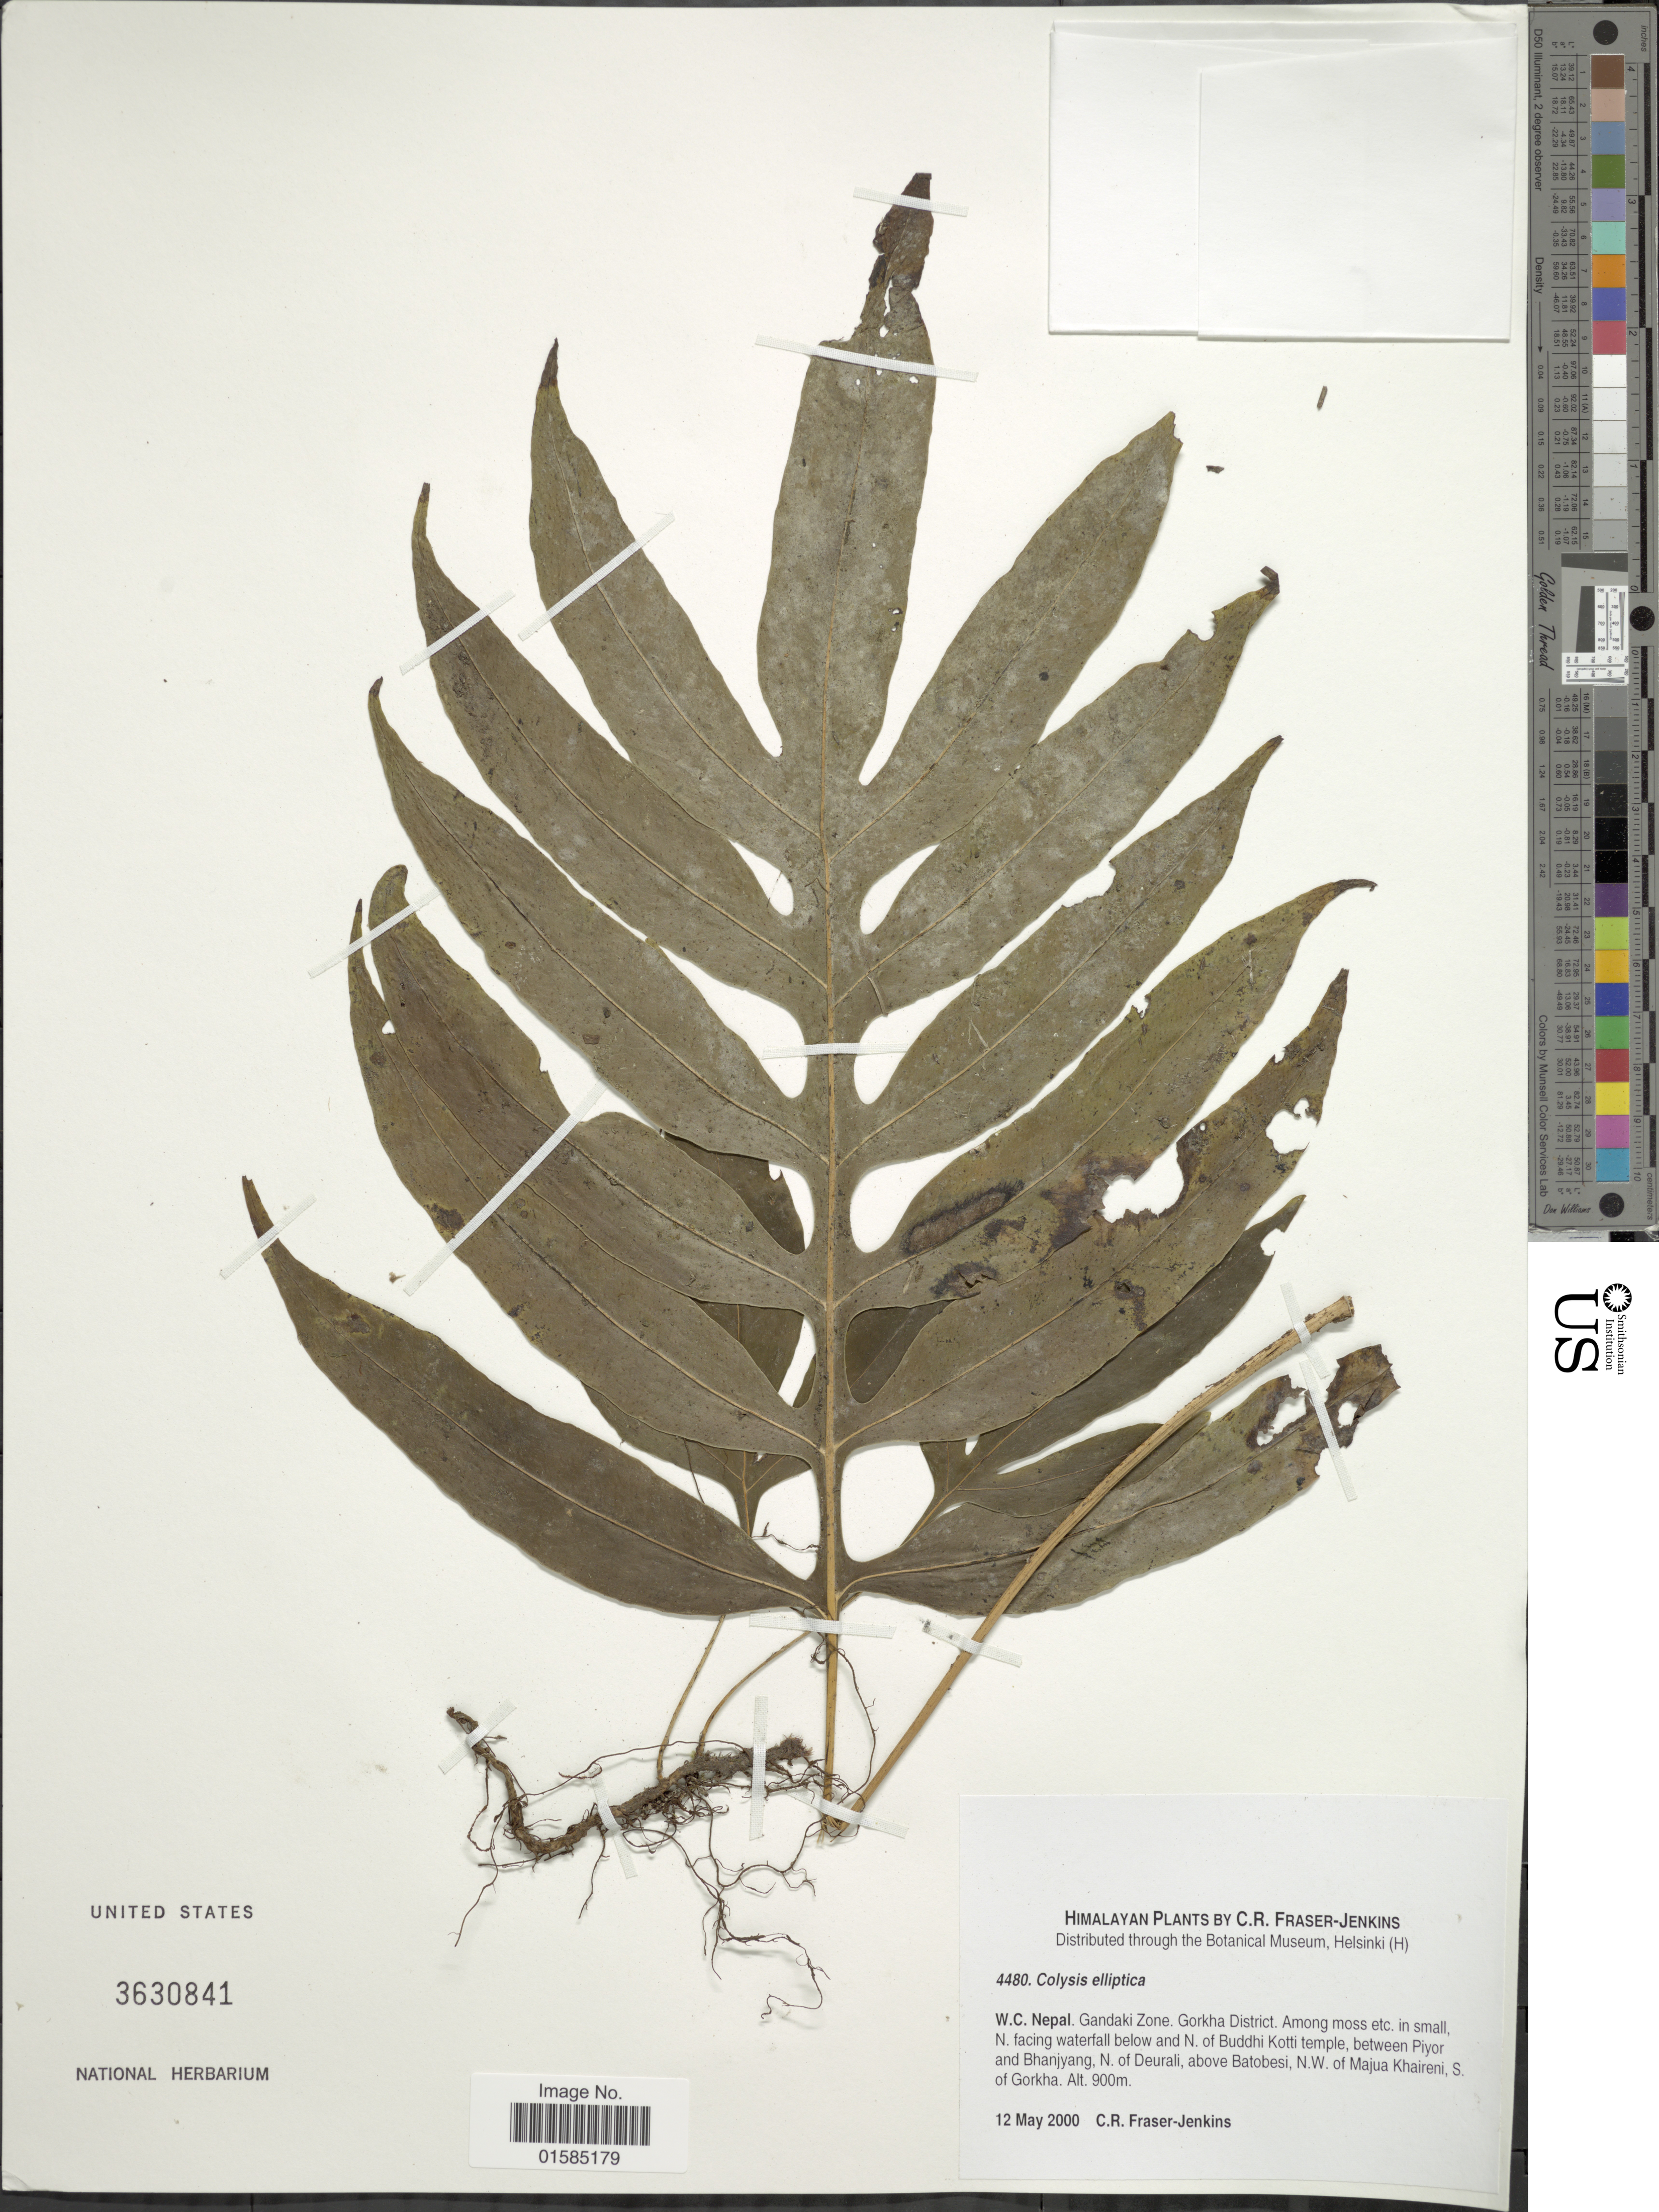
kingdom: Plantae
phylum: Tracheophyta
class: Polypodiopsida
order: Polypodiales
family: Polypodiaceae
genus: Leptochilus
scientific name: Leptochilus ellipticus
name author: (Thunb.) Noot.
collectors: C. R. Fraser-Jenkins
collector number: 4480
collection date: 2000-05-12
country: Nepal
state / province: Gandaki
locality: Himalayan. W. C. Nepal. Gandaki Zone. Gorkha District. Among moss etc in small, N. facing waterfall below and N. of Buddhi Kotti temple, between Piyor and Bhanjyang, N. of Deurali, above Batobesi, N. W. of Majau Khaireni, S. of Gorkha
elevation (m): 900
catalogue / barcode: US 3630841